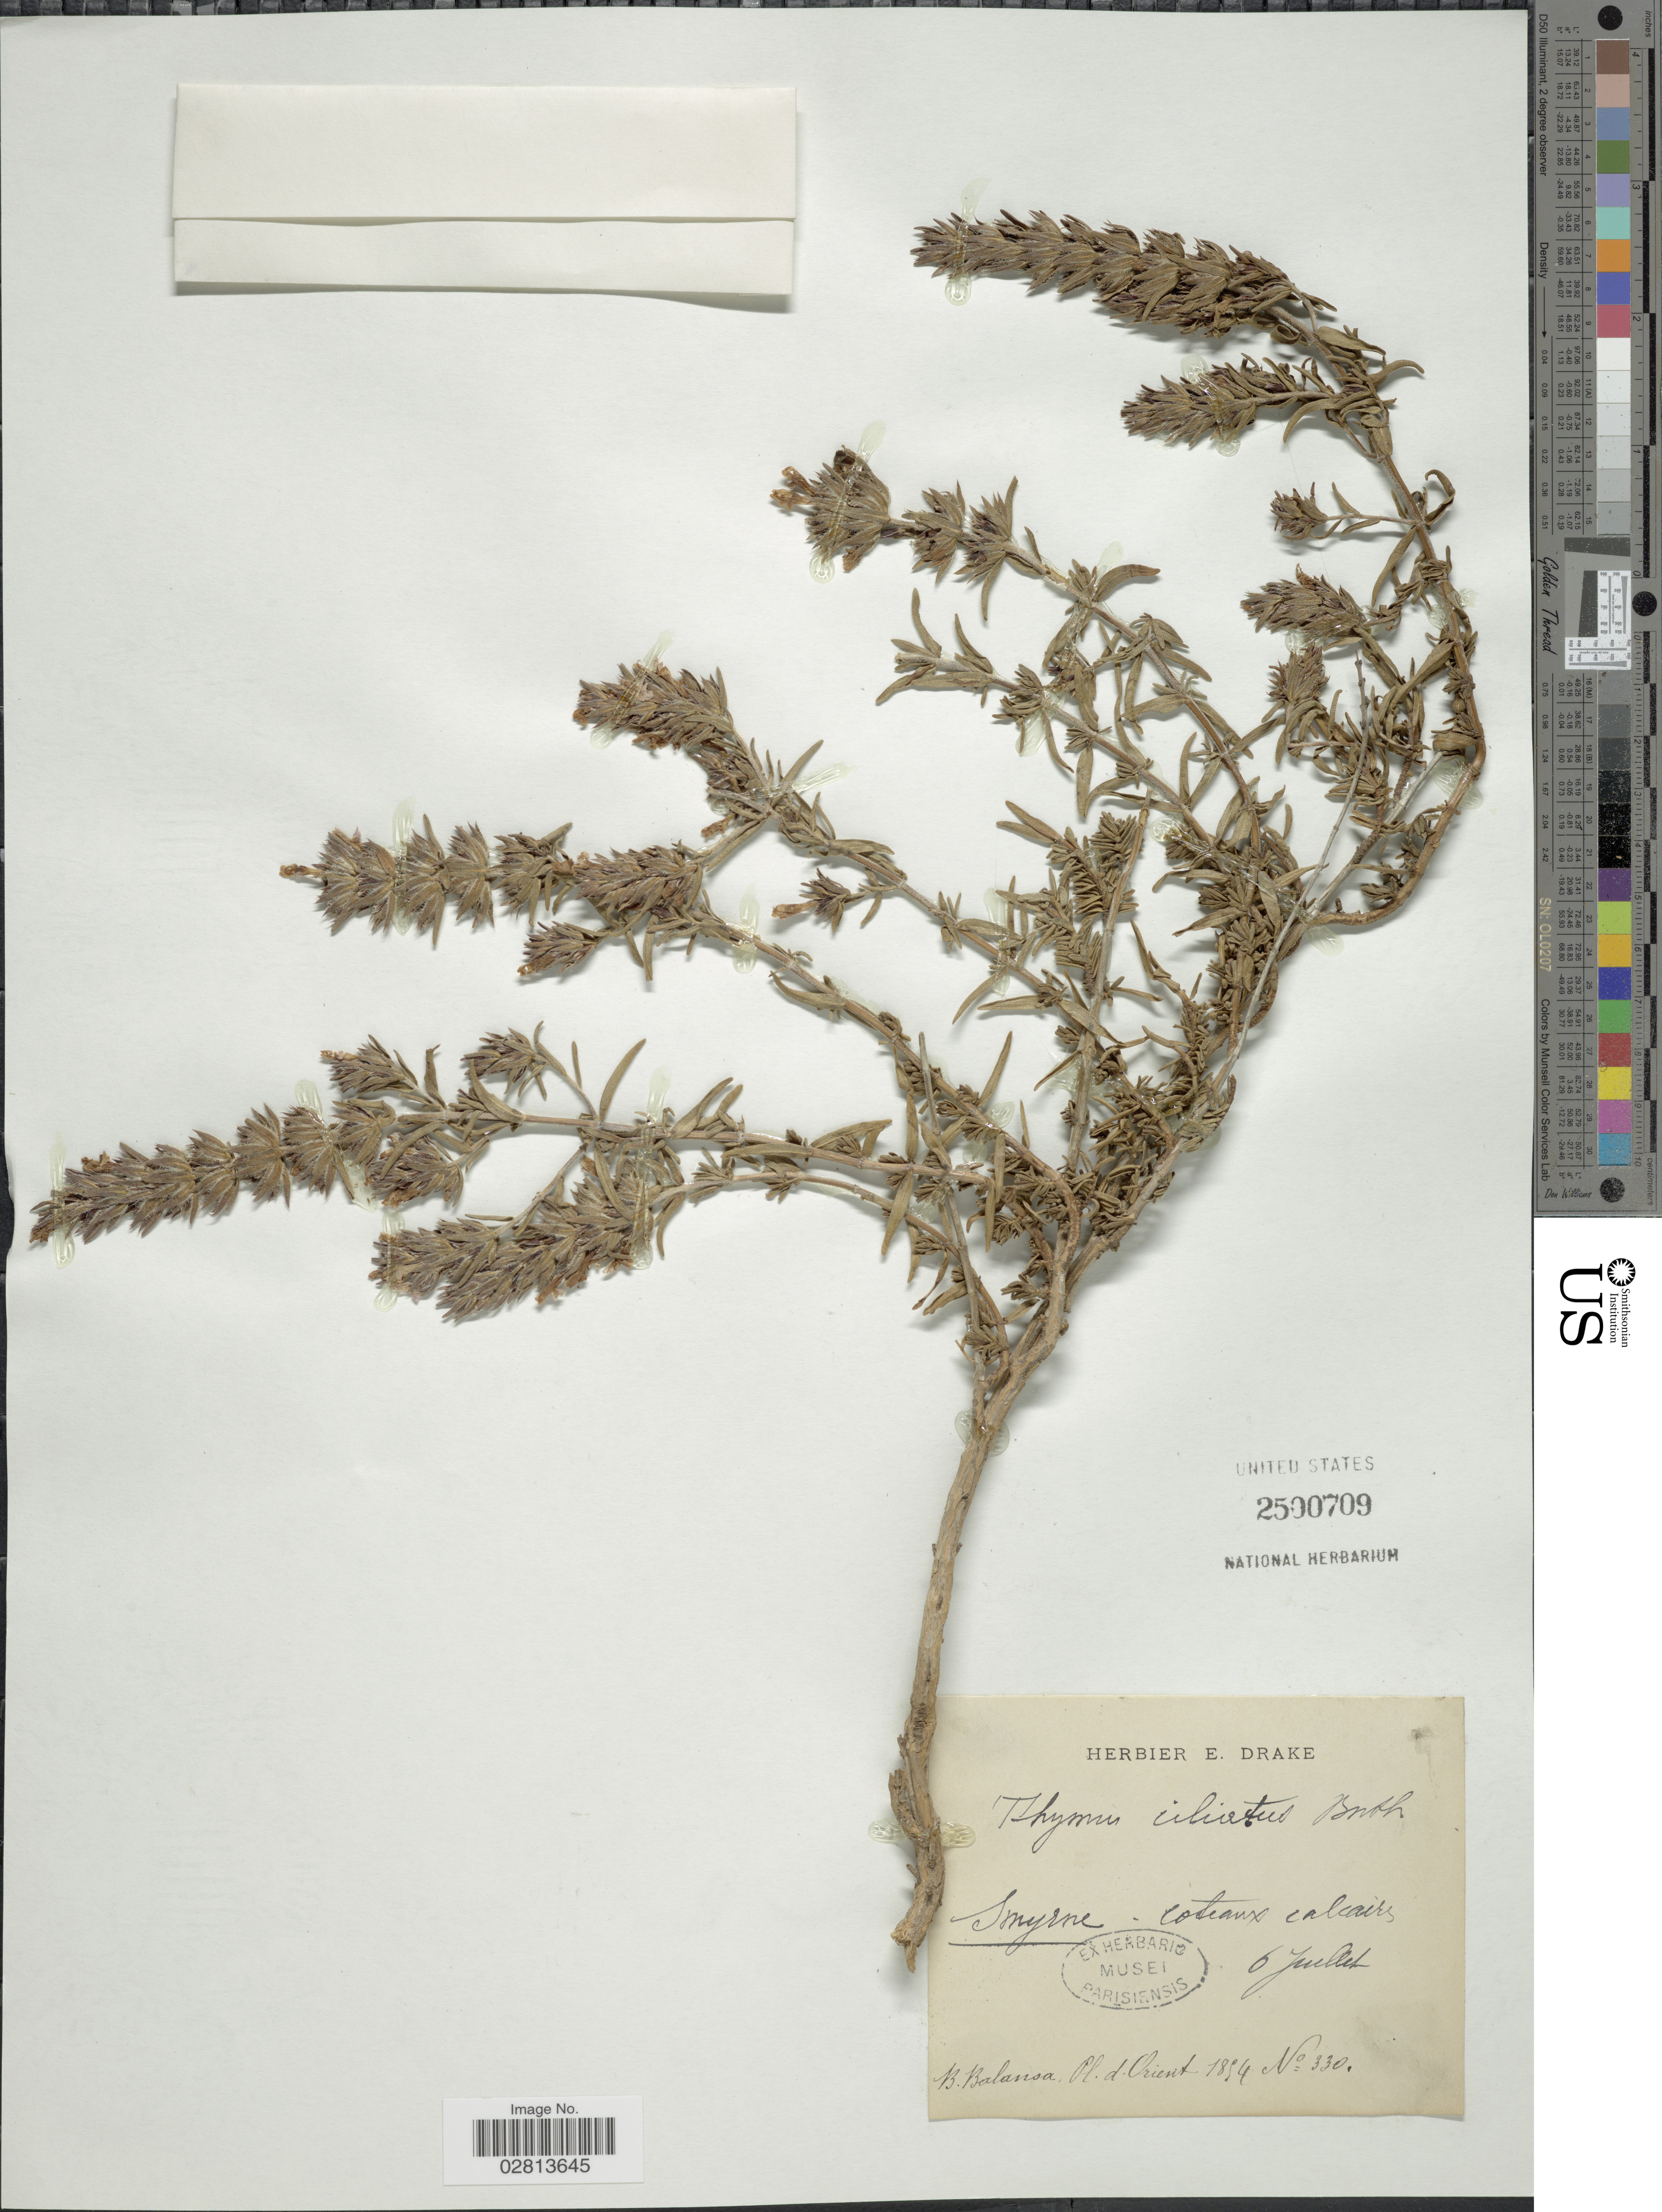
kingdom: Plantae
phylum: Tracheophyta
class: Magnoliopsida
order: Lamiales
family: Lamiaceae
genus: Thymus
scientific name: Thymus cilicicus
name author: Boiss. & Balansa in Boiss.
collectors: B. Balansa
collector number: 330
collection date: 1854-07-06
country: Turkey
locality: Smyrne. Pl. d. Orient.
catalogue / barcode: US 2500709